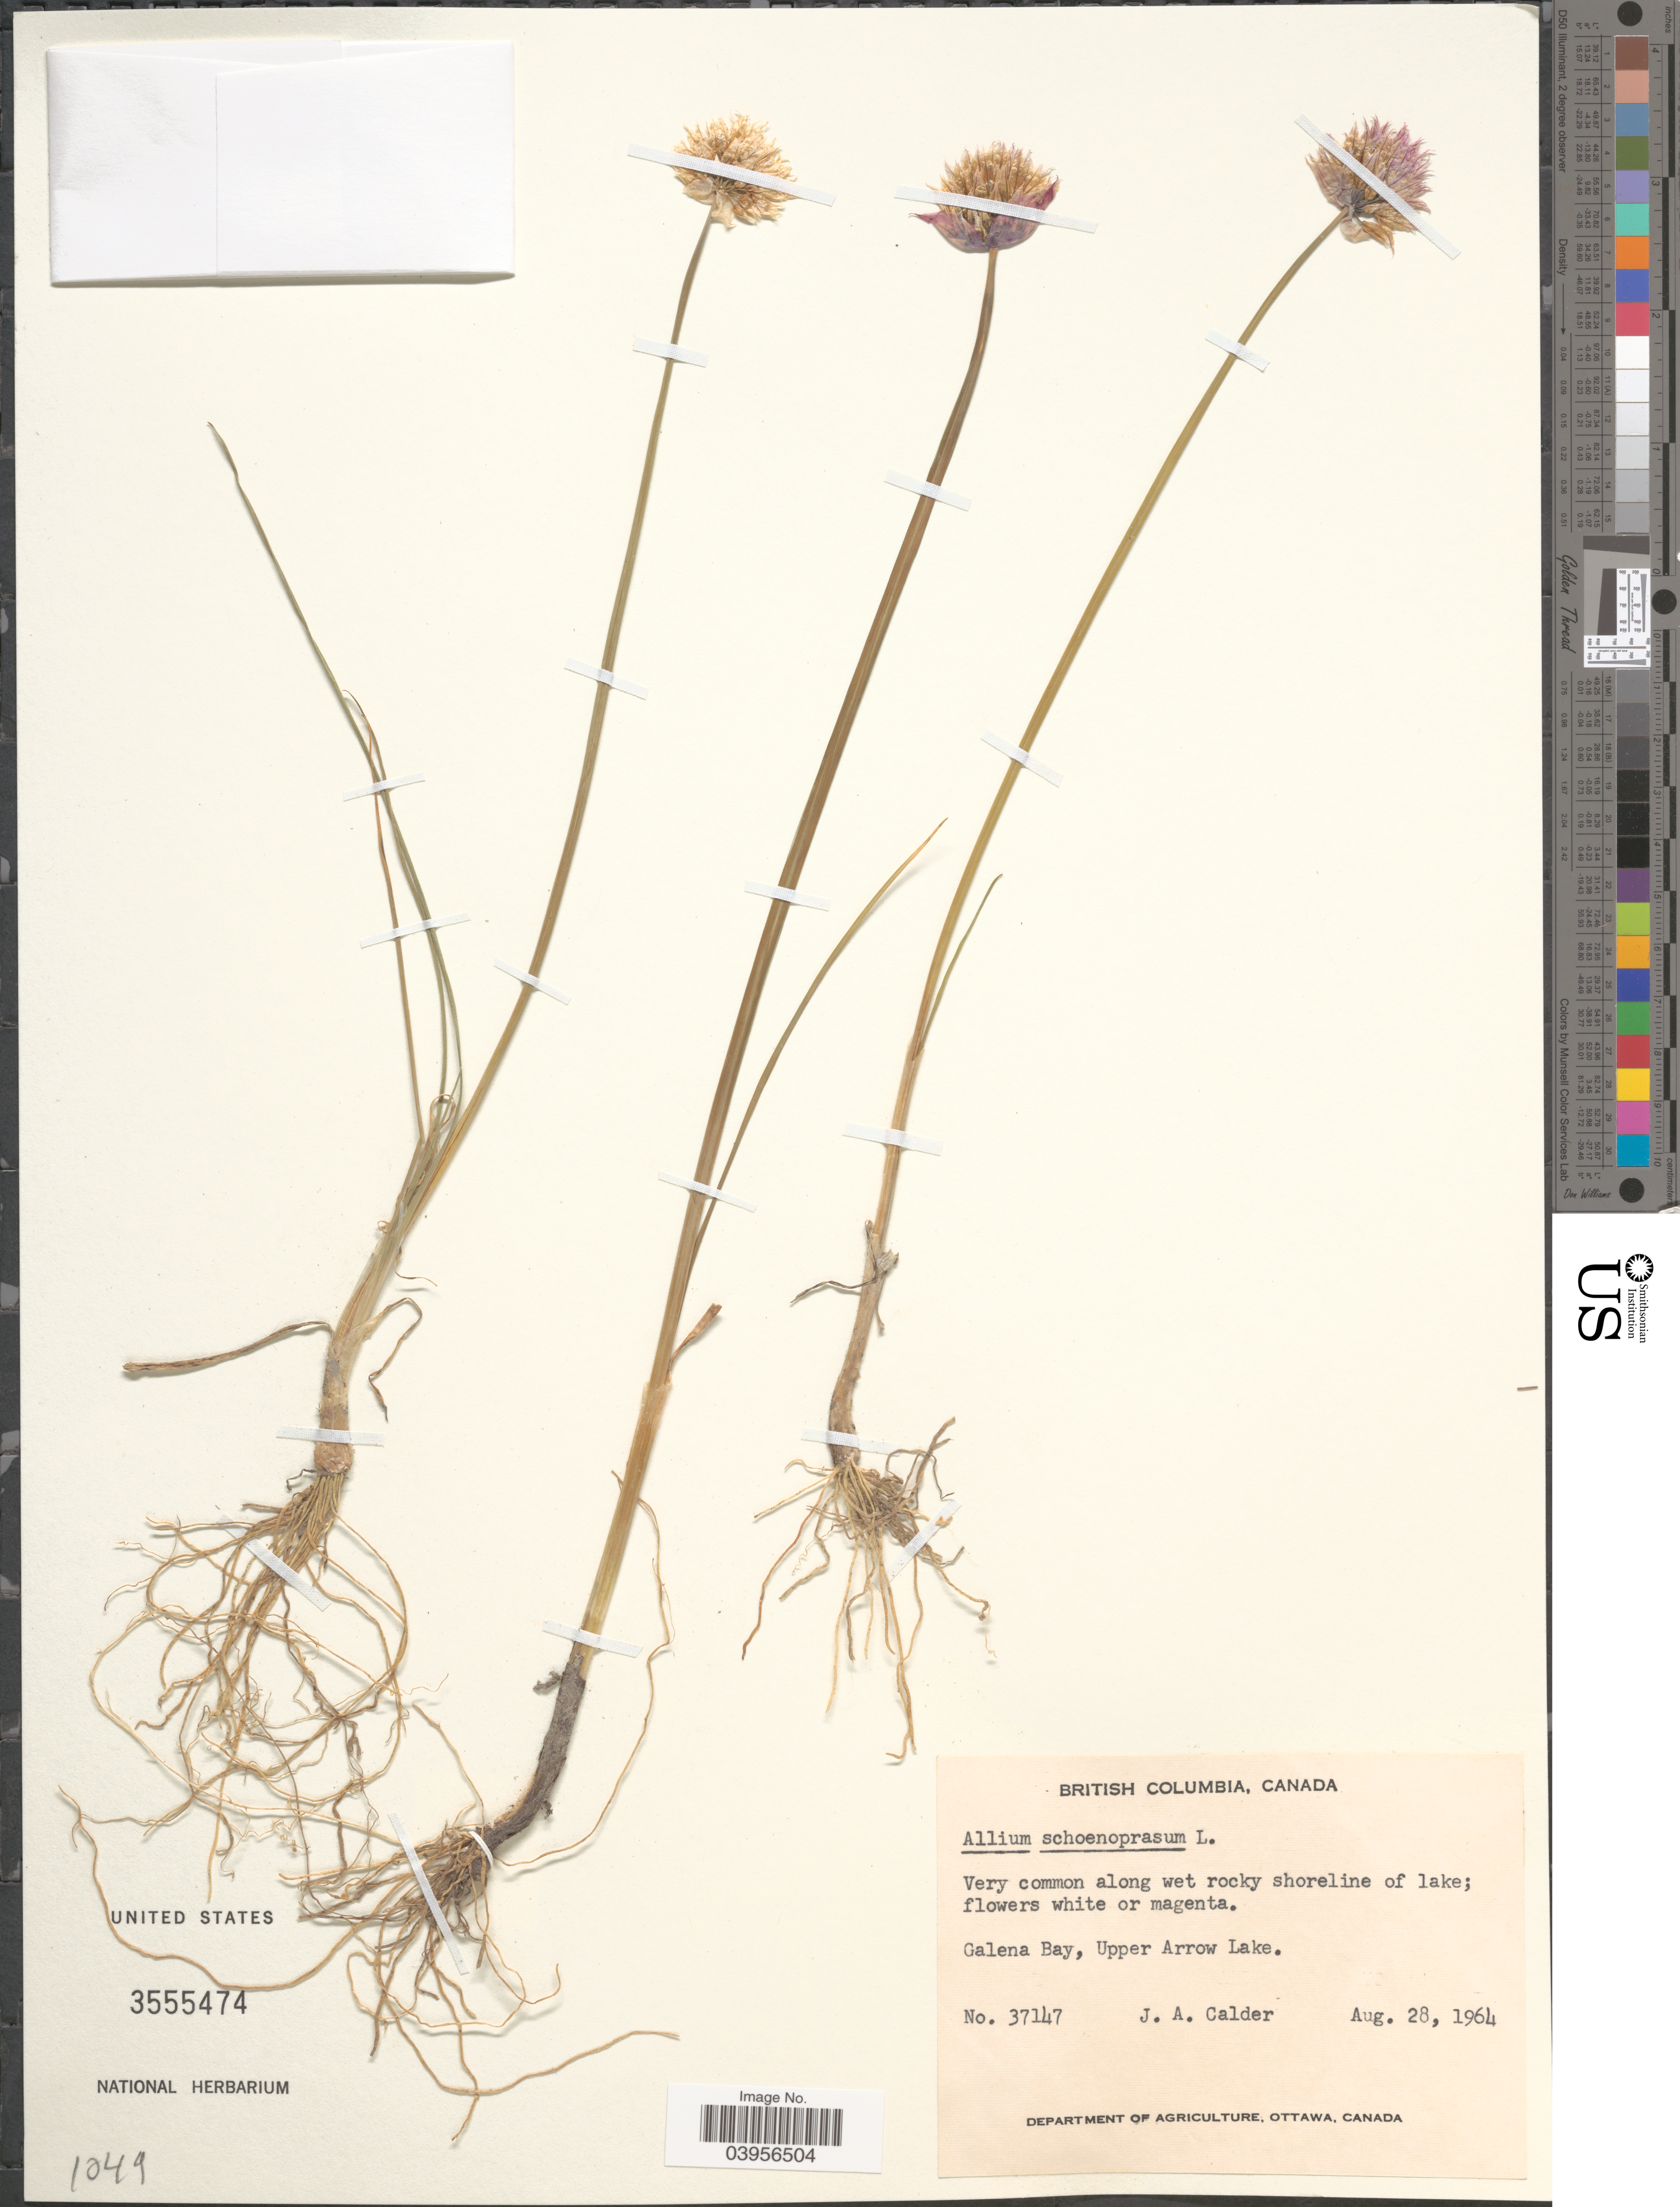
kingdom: Plantae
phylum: Tracheophyta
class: Liliopsida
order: Asparagales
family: Amaryllidaceae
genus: Allium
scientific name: Allium schoenoprasum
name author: L.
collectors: J. A. Calder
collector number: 37147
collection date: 1964-08-28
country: Canada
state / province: British Columbia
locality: Galena Bay, Upper Arrow Lake.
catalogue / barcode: US 3555474